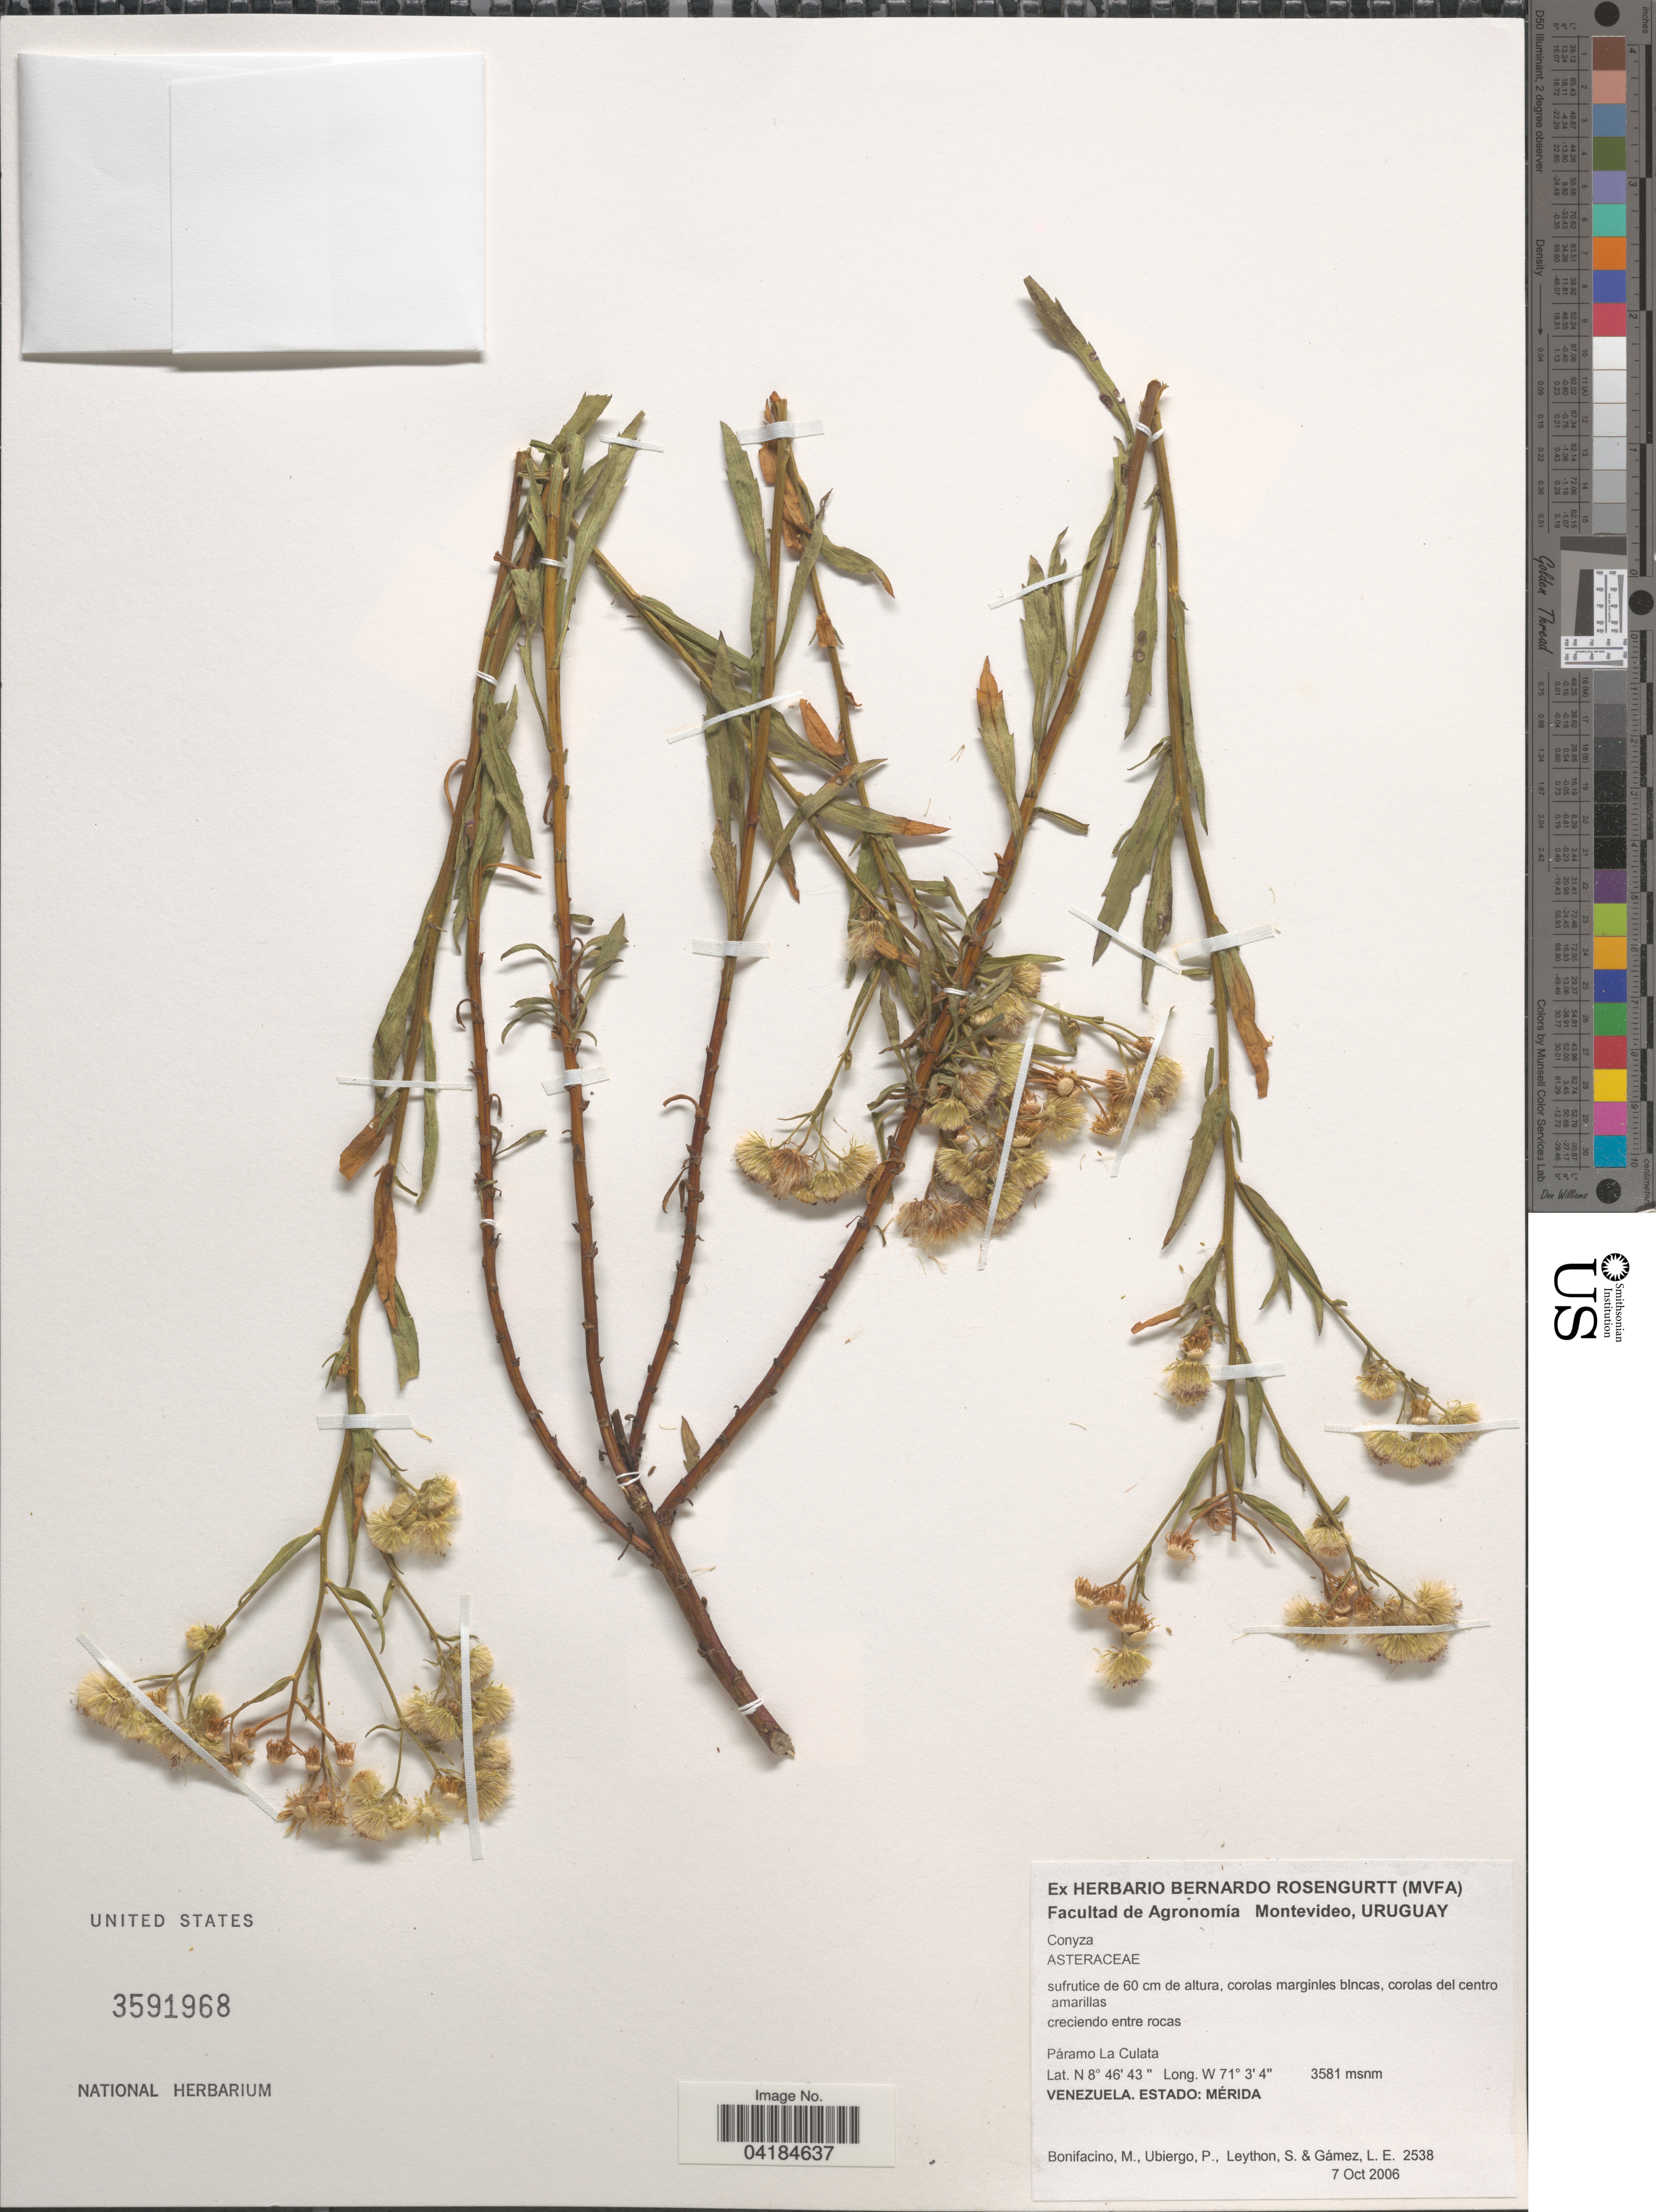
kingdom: Plantae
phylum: Tracheophyta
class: Magnoliopsida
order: Asterales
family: Asteraceae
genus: Conyza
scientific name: Conyza sp.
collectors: M. Bonifacino, P. Ubiergo, S. Leython & L. Gamez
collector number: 2538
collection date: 2006-10-07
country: Venezuela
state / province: Merida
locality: Páramo La Culata.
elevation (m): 3581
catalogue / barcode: US 3591968